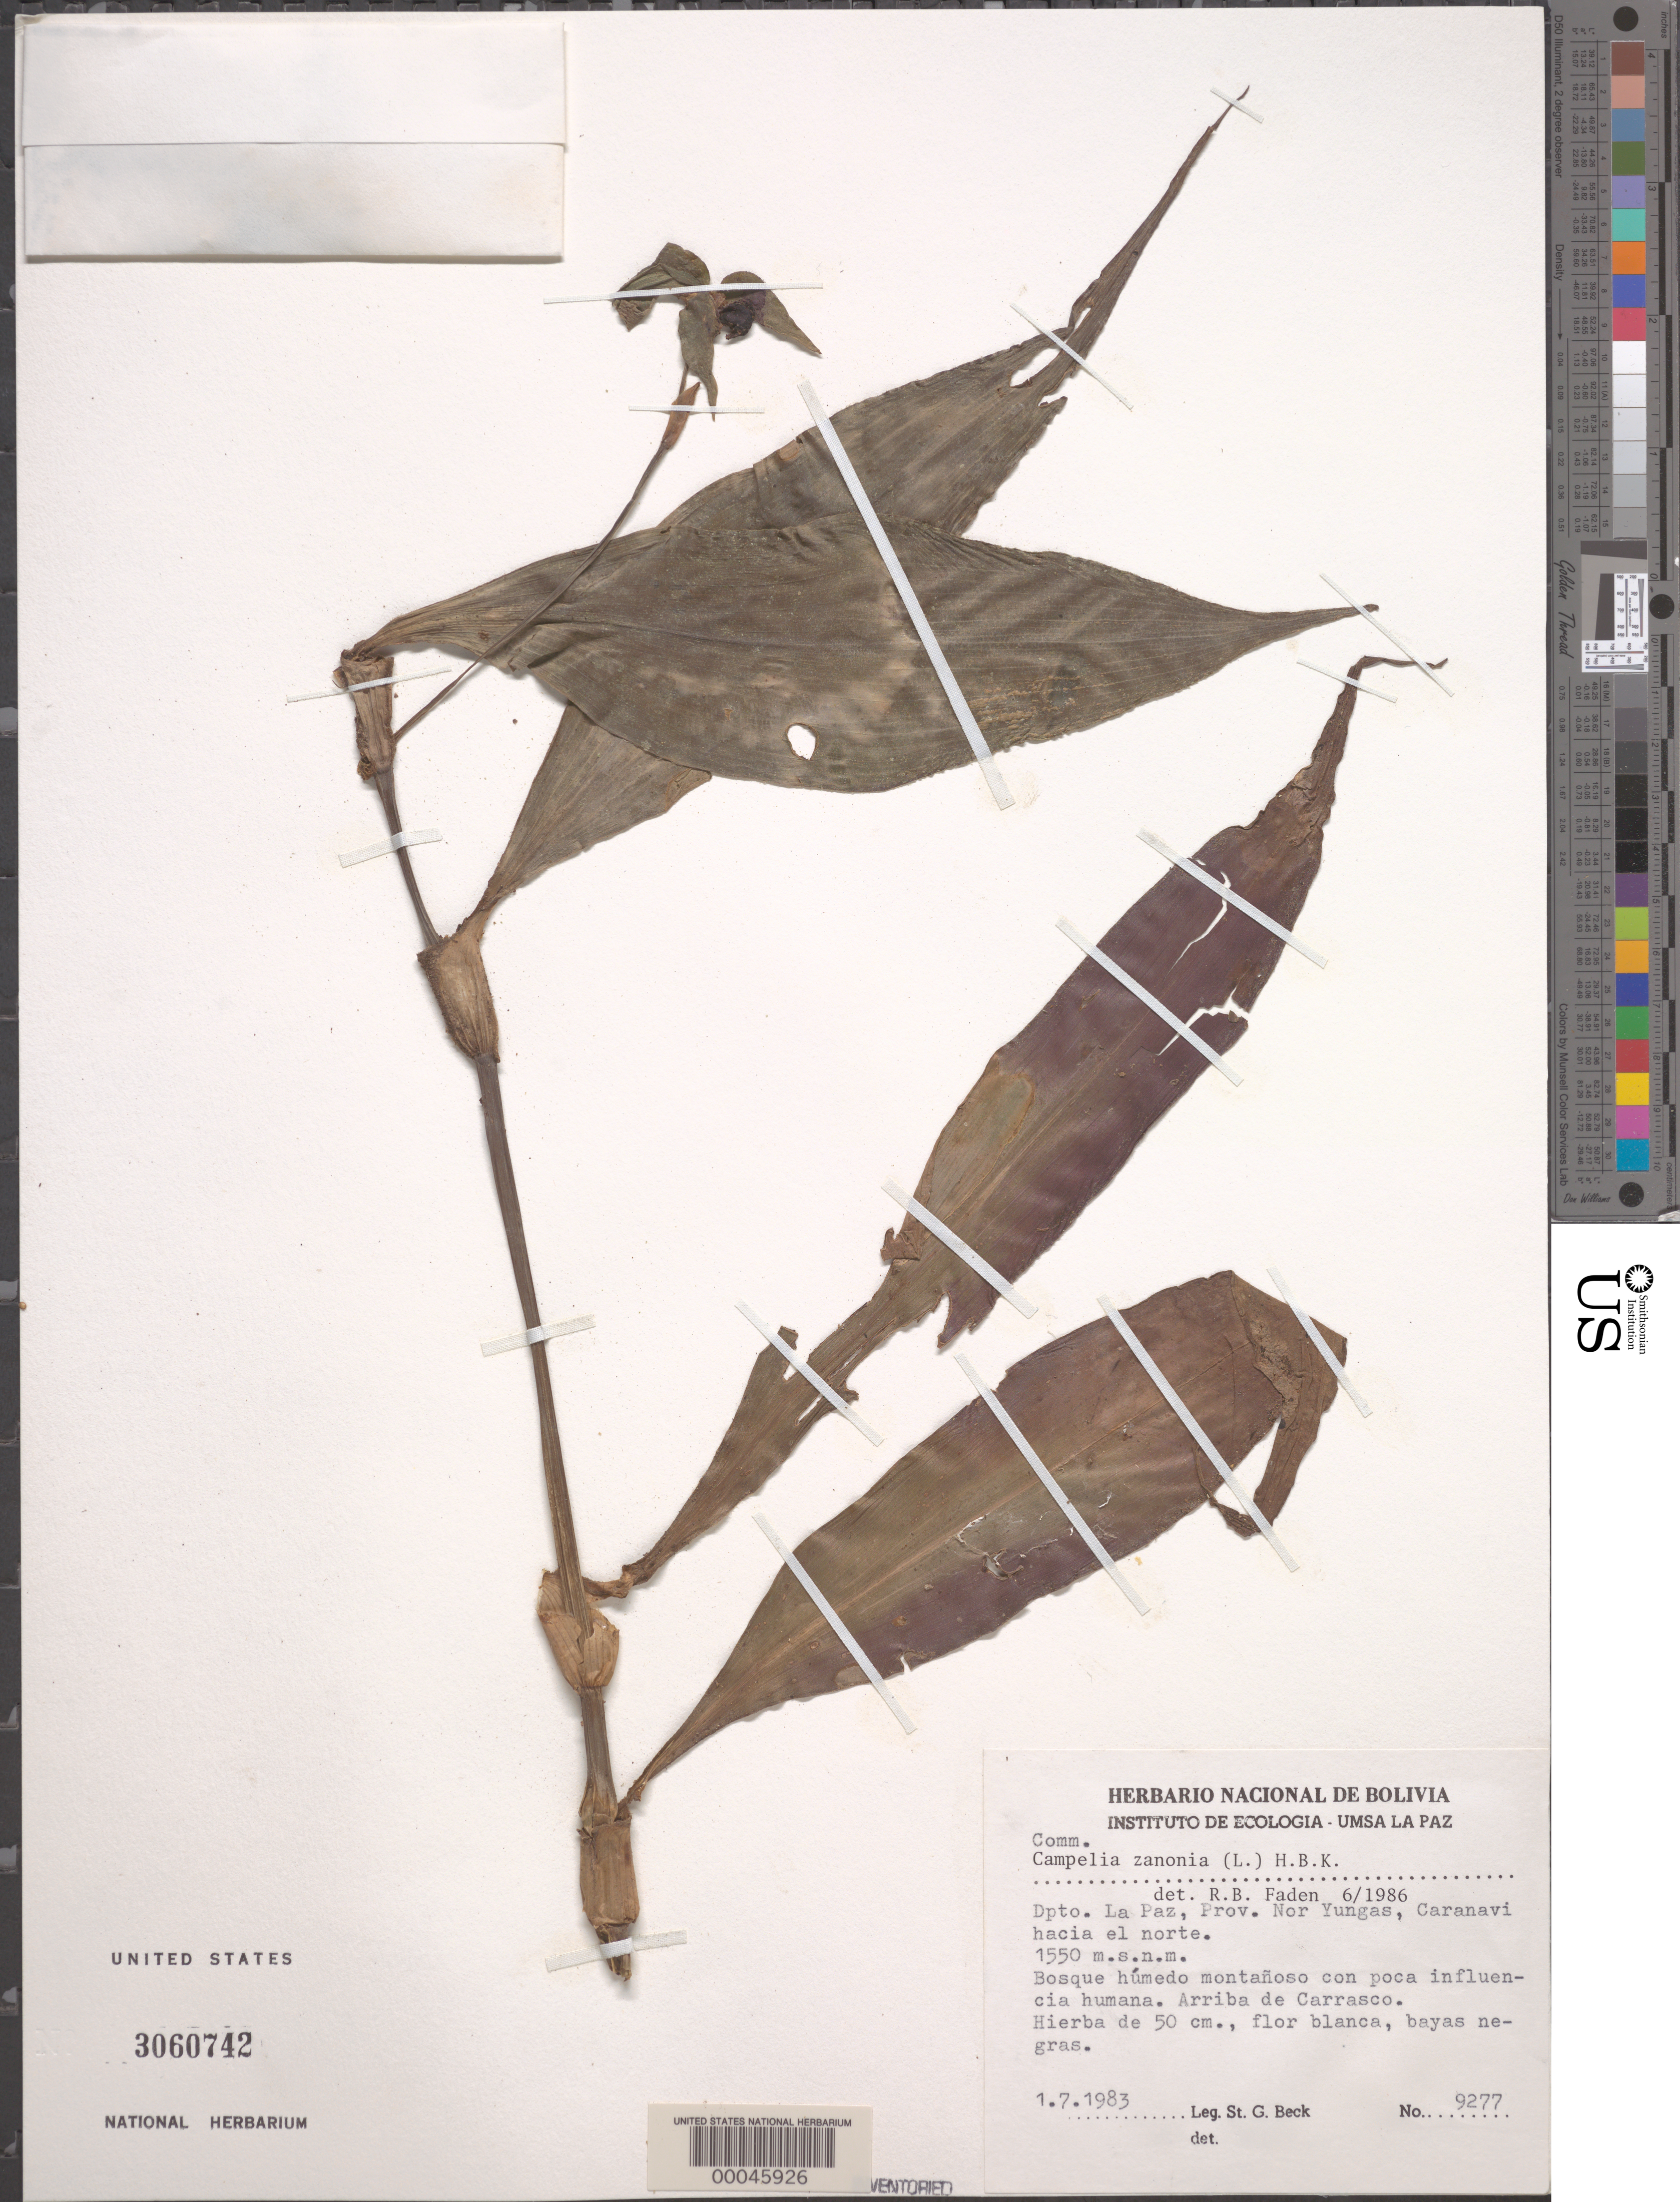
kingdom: Plantae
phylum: Tracheophyta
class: Liliopsida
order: Commelinales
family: Commelinaceae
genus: Tradescantia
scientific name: Tradescantia zanonia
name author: (L.) Sw.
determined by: Faden, Robert B., (US), Smithsonian Institution - National Museum of Natural History (UNITED STATES)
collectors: S. G. Beck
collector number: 9277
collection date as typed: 01 Jul 1983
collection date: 1983-07-01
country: Bolivia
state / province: La Paz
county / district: Nor Yungas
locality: Caranavi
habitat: Moist mountain forest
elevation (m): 1550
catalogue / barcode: US 3060742